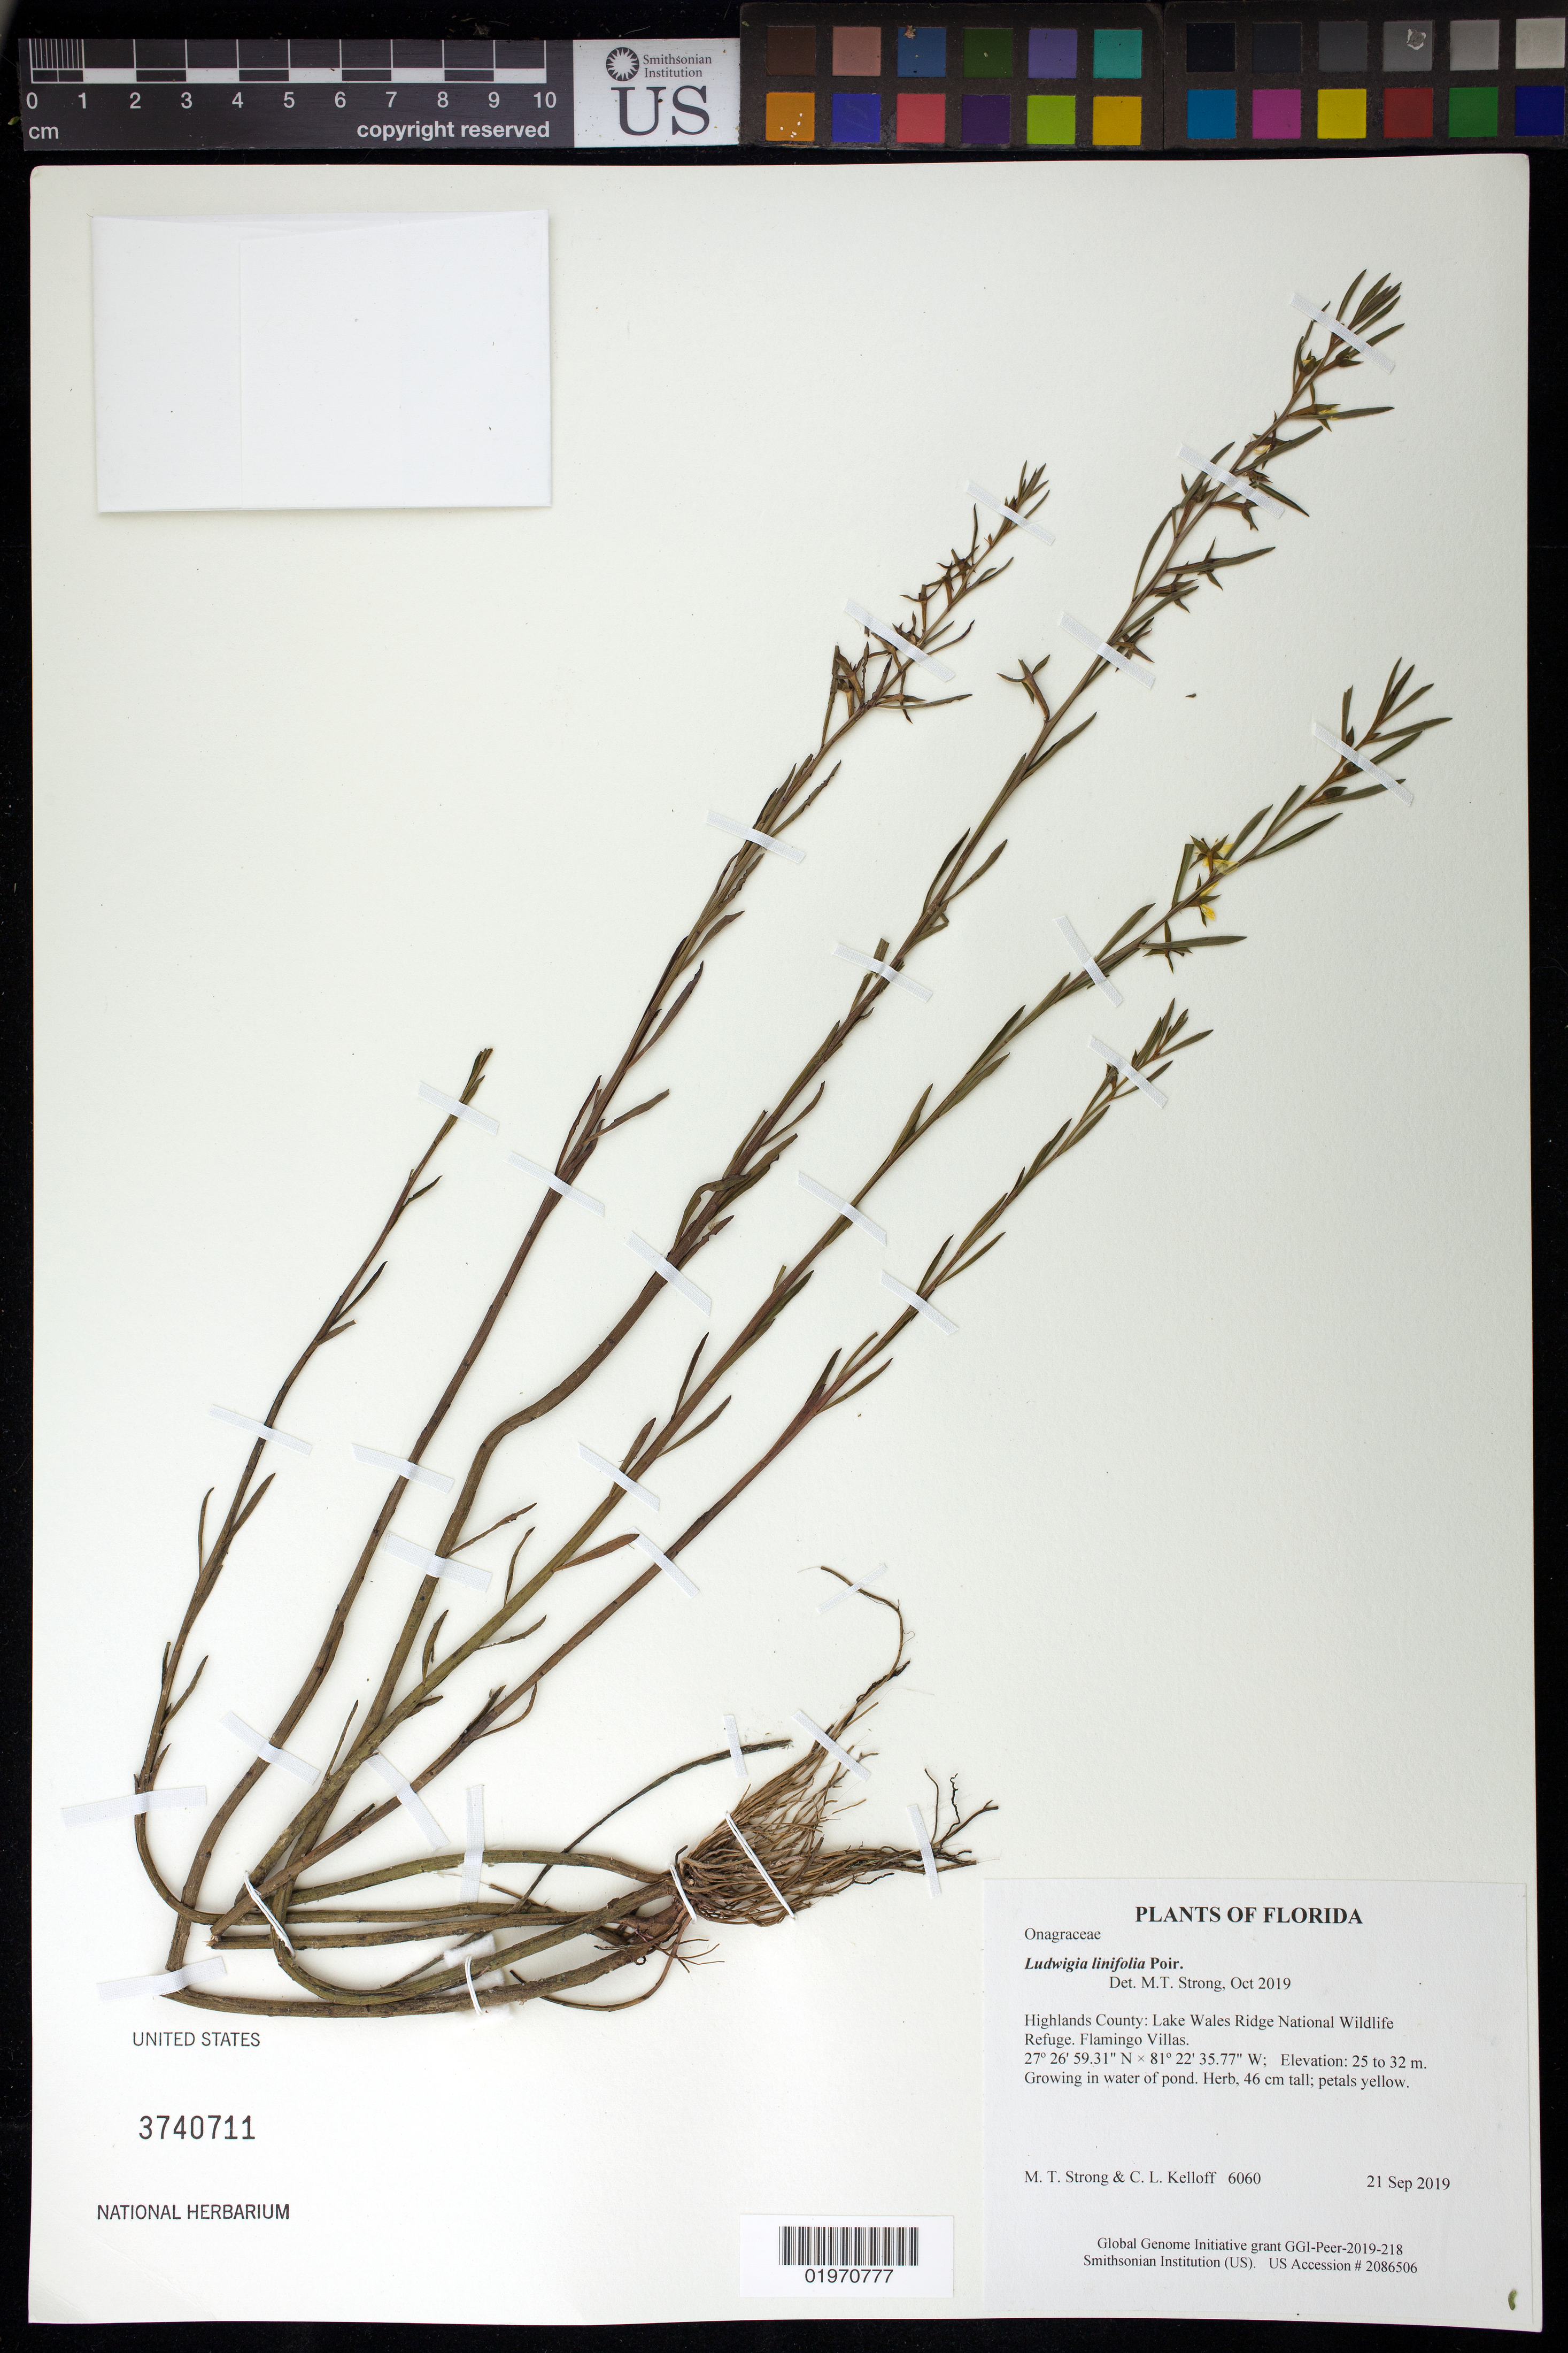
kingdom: Plantae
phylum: Tracheophyta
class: Magnoliopsida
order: Myrtales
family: Onagraceae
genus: Ludwigia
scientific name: Ludwigia linifolia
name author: Poir.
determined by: Strong, Mark T., (BOT), Smithsonian Institution - National Museum of Natural History (UNITED STATES)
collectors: M. T. Strong & C. L. Kelloff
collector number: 6060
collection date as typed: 21 Sep 2019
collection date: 2019-09-21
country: United States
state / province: Florida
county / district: Highlands County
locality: Lake Wales Ridge National Wildlife Refuge. Flamingo Villas.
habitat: Growing in water of pond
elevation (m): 25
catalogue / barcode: US 3740711